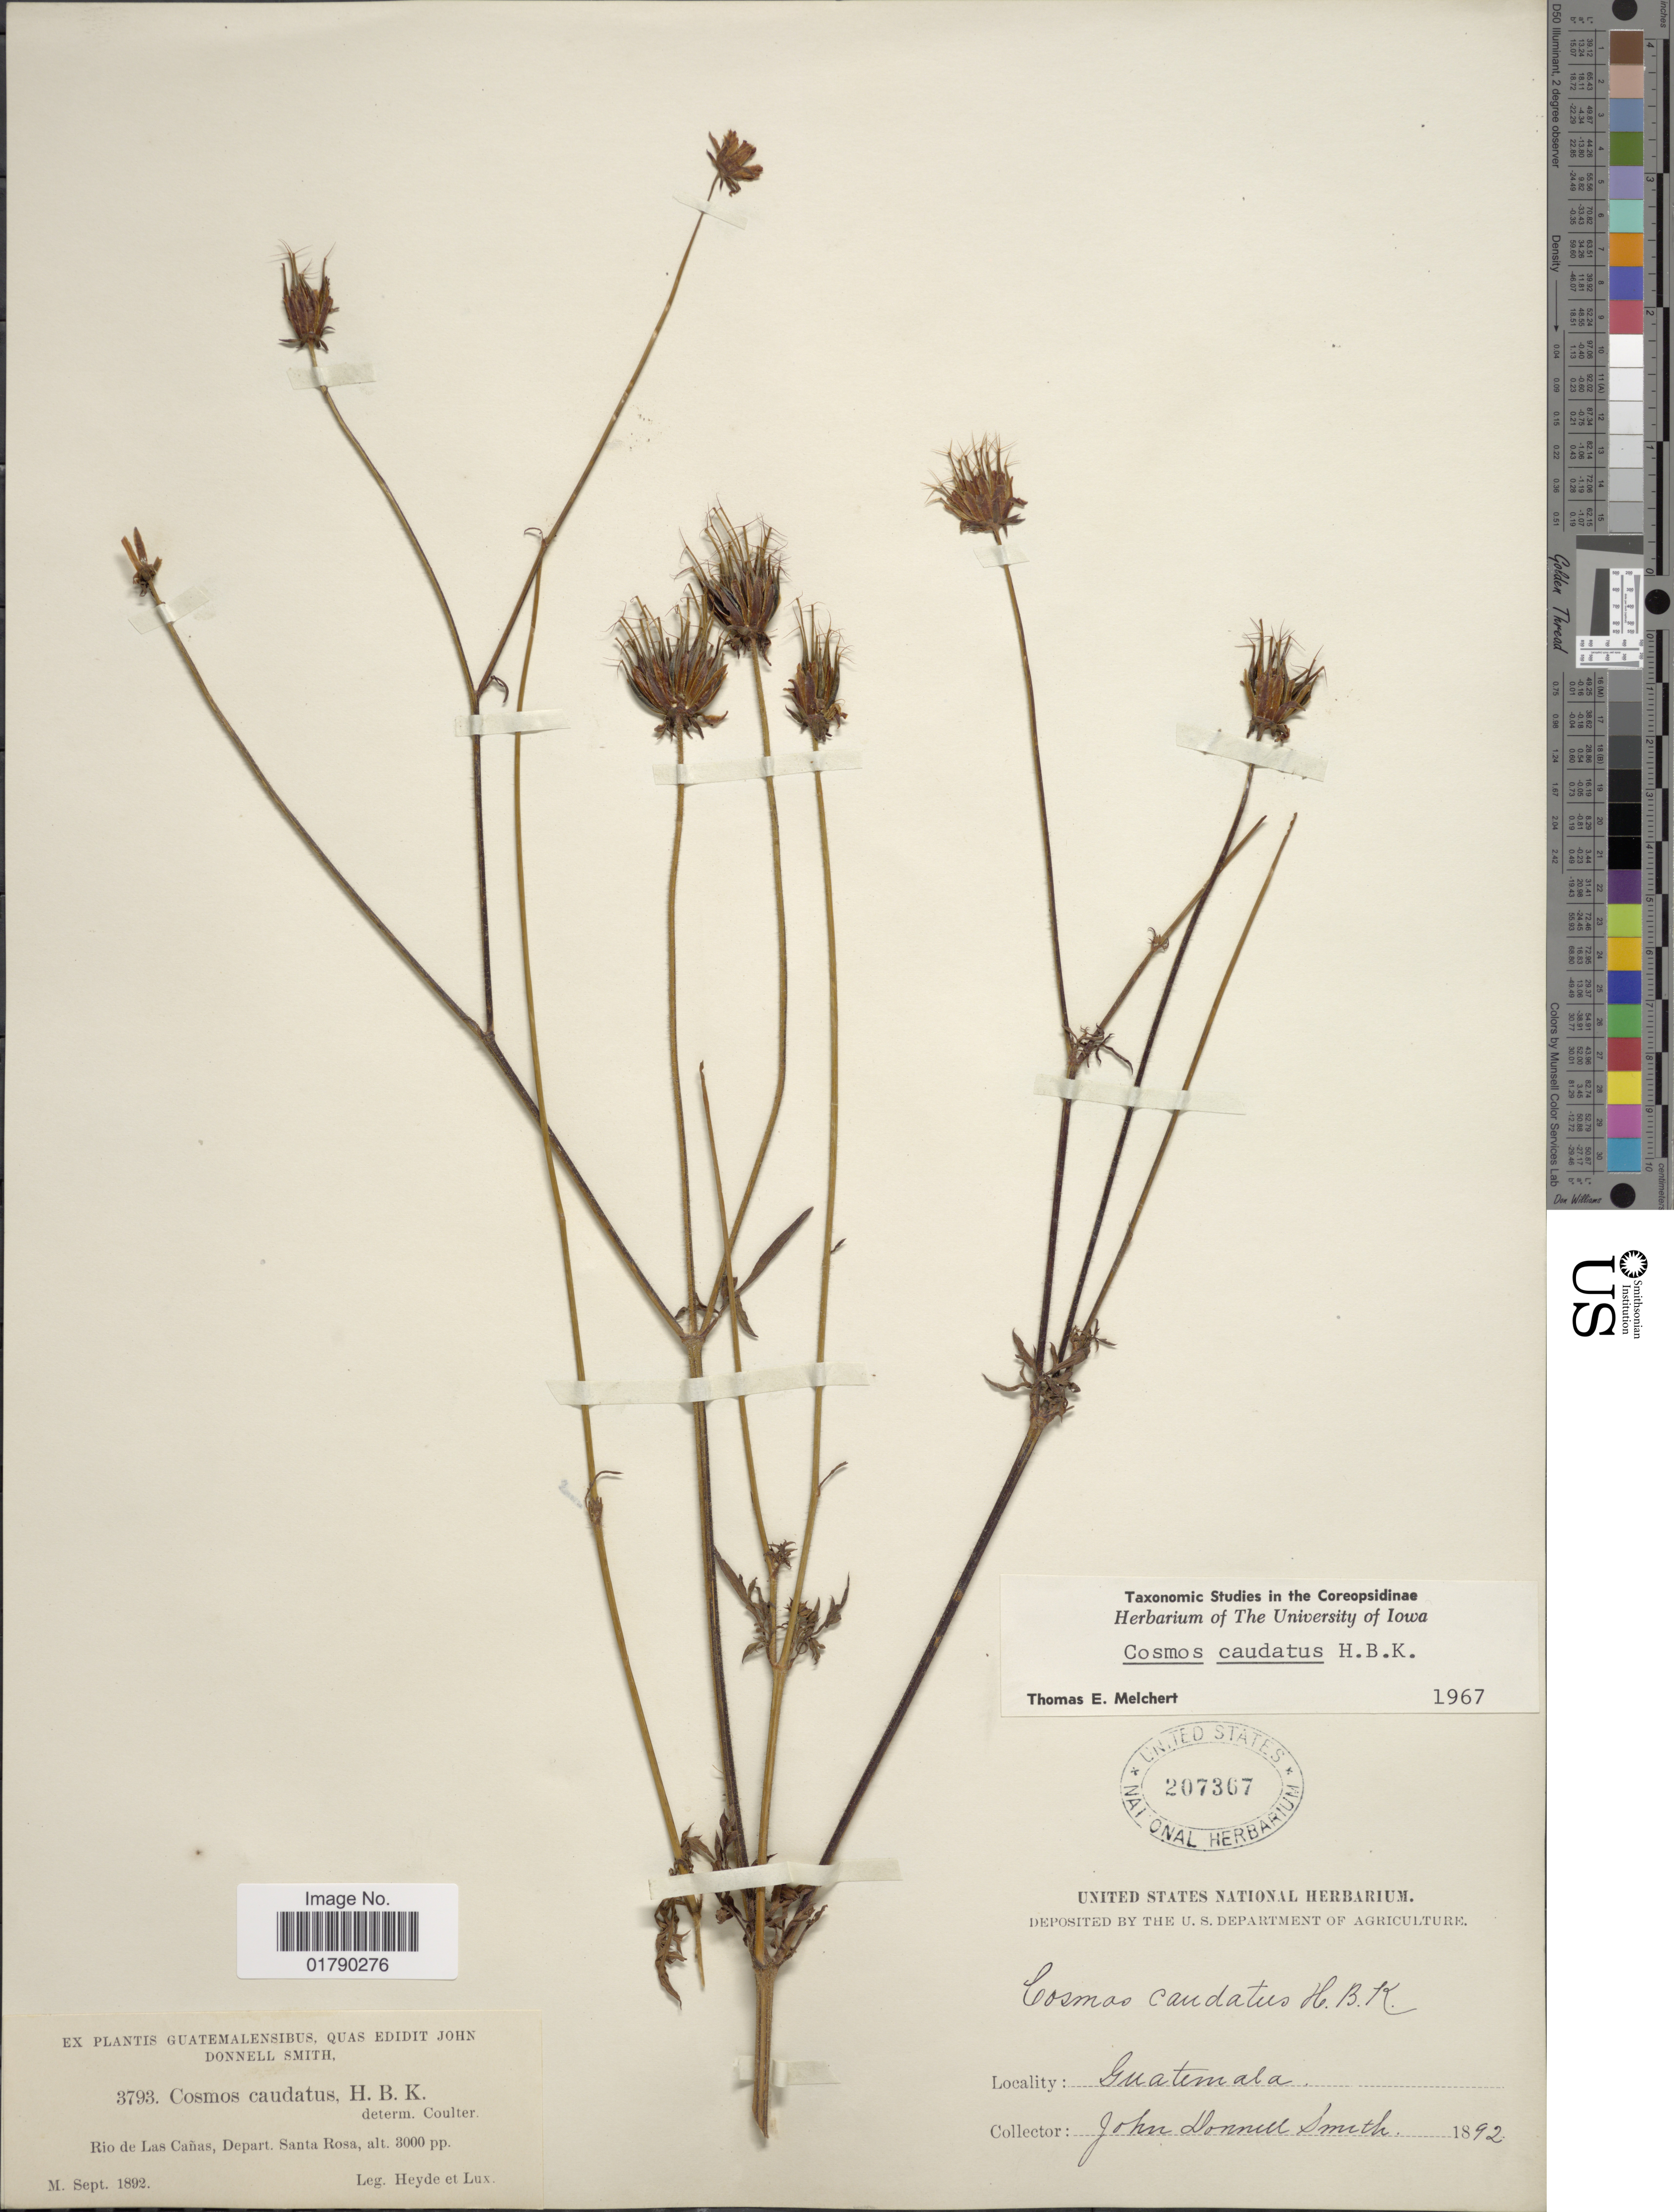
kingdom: Plantae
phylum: Tracheophyta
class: Magnoliopsida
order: Asterales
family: Asteraceae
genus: Cosmos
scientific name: Cosmos caudatus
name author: Kunth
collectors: Heyde, Lux & J. Donnell Smith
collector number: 3793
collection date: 1892-09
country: Guatemala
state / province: Santa Rosa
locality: Guatemalensibus, Rio de las Canas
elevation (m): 914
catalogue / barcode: US 207367